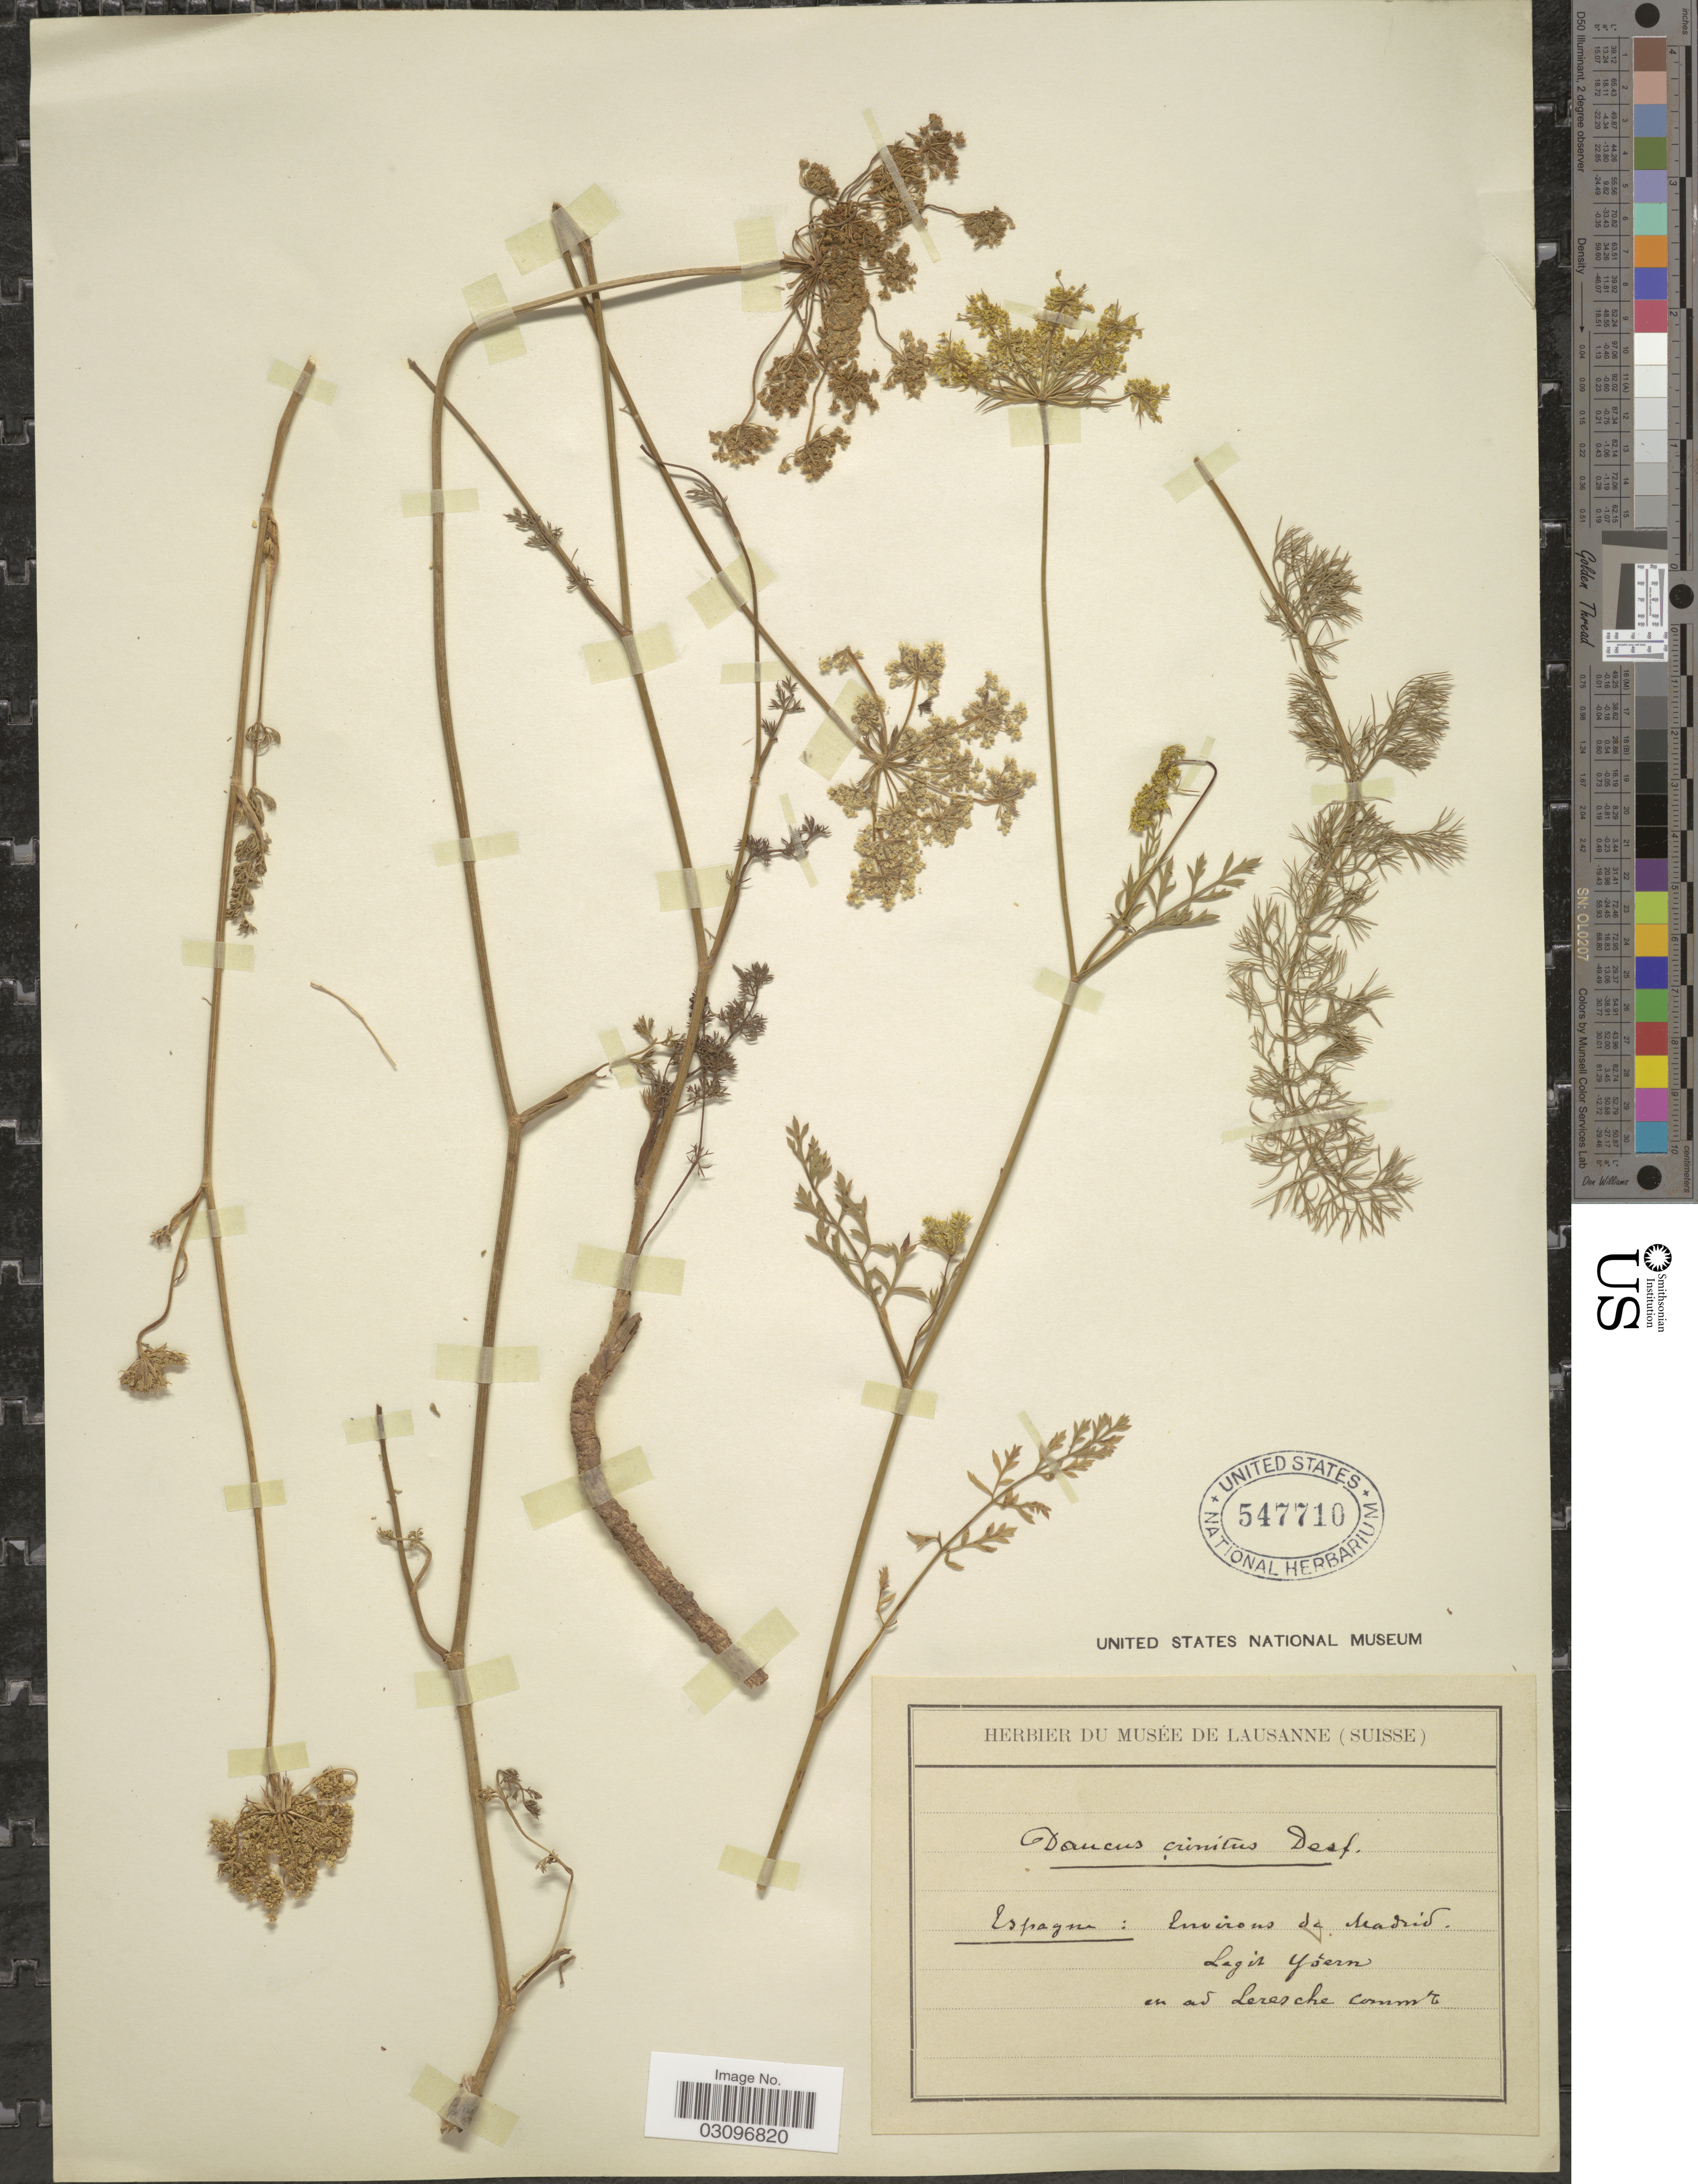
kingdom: Plantae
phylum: Tracheophyta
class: Magnoliopsida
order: Apiales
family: Apiaceae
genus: Daucus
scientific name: Daucus crinitus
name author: Desf.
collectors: Ysern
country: Spain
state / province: Madrid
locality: Environs de Madrid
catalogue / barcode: US 547710